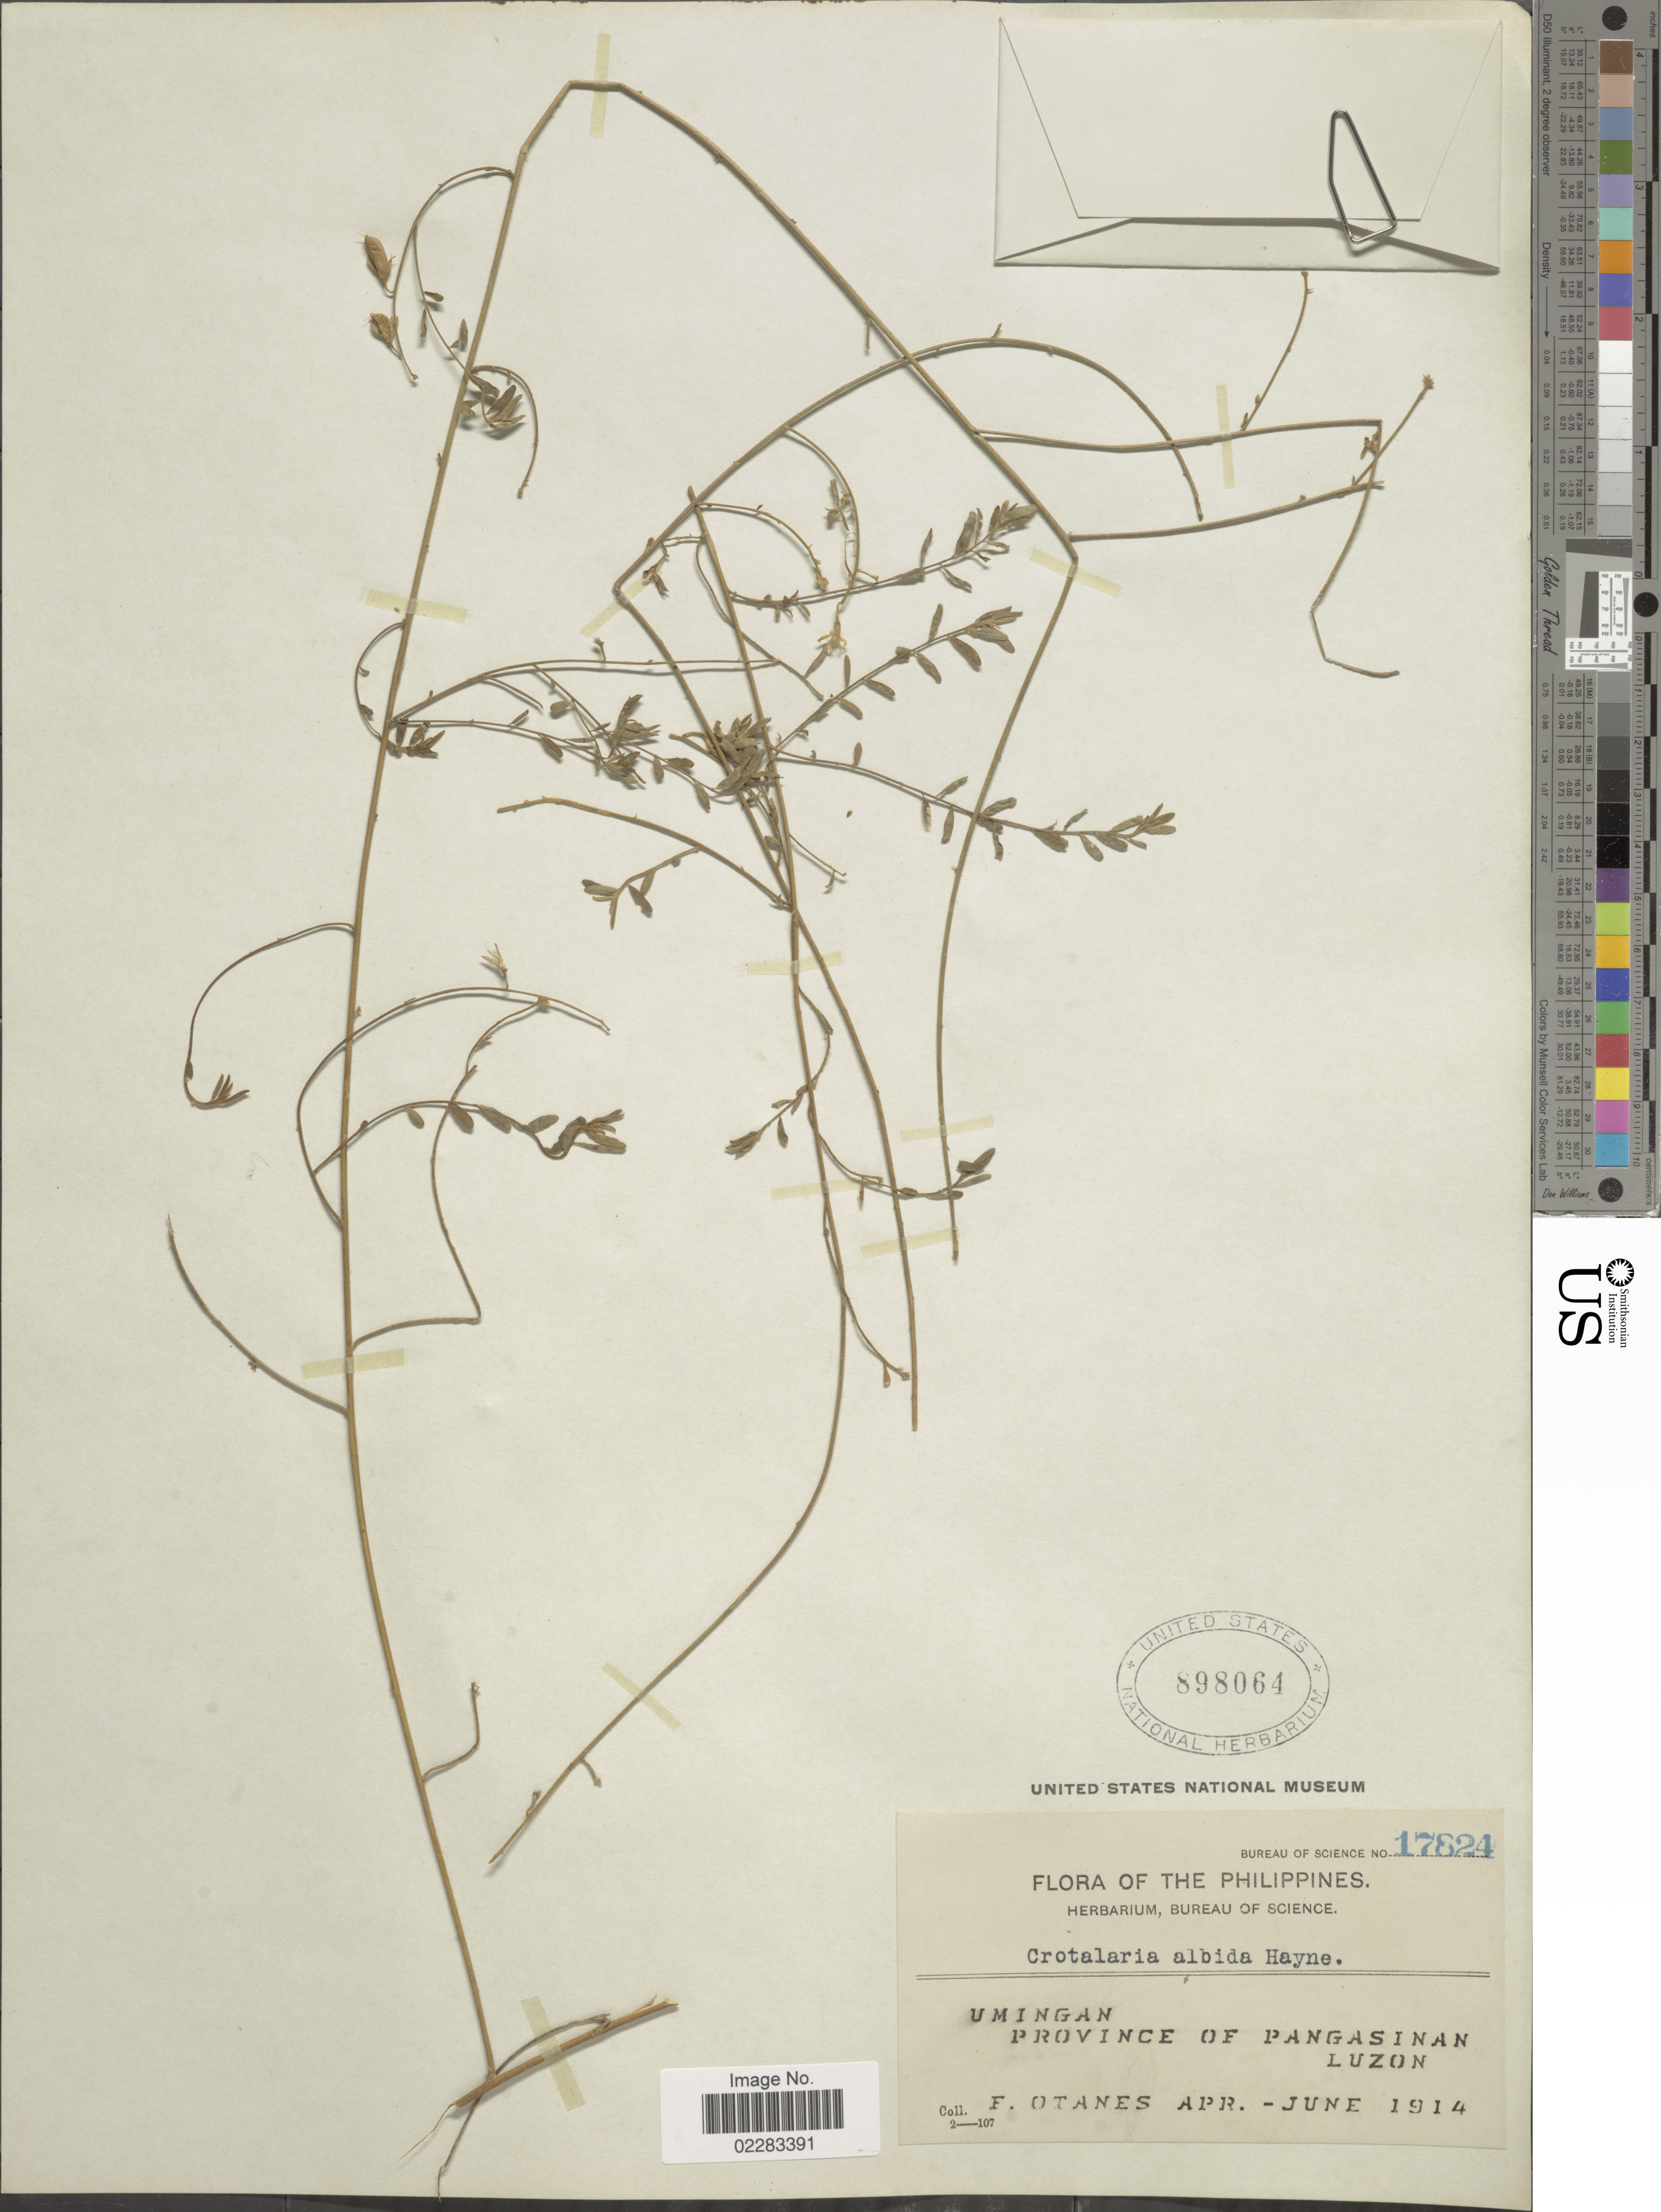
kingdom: Plantae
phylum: Tracheophyta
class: Magnoliopsida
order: Fabales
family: Fabaceae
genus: Crotalaria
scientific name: Crotalaria albida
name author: B. Heyne ex Roth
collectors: F. Q. Otanes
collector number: Bureau of Science 17824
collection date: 1914-04/1914-06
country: Philippines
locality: Umingan, Province of Pangasinan, Luzon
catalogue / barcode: US 898064